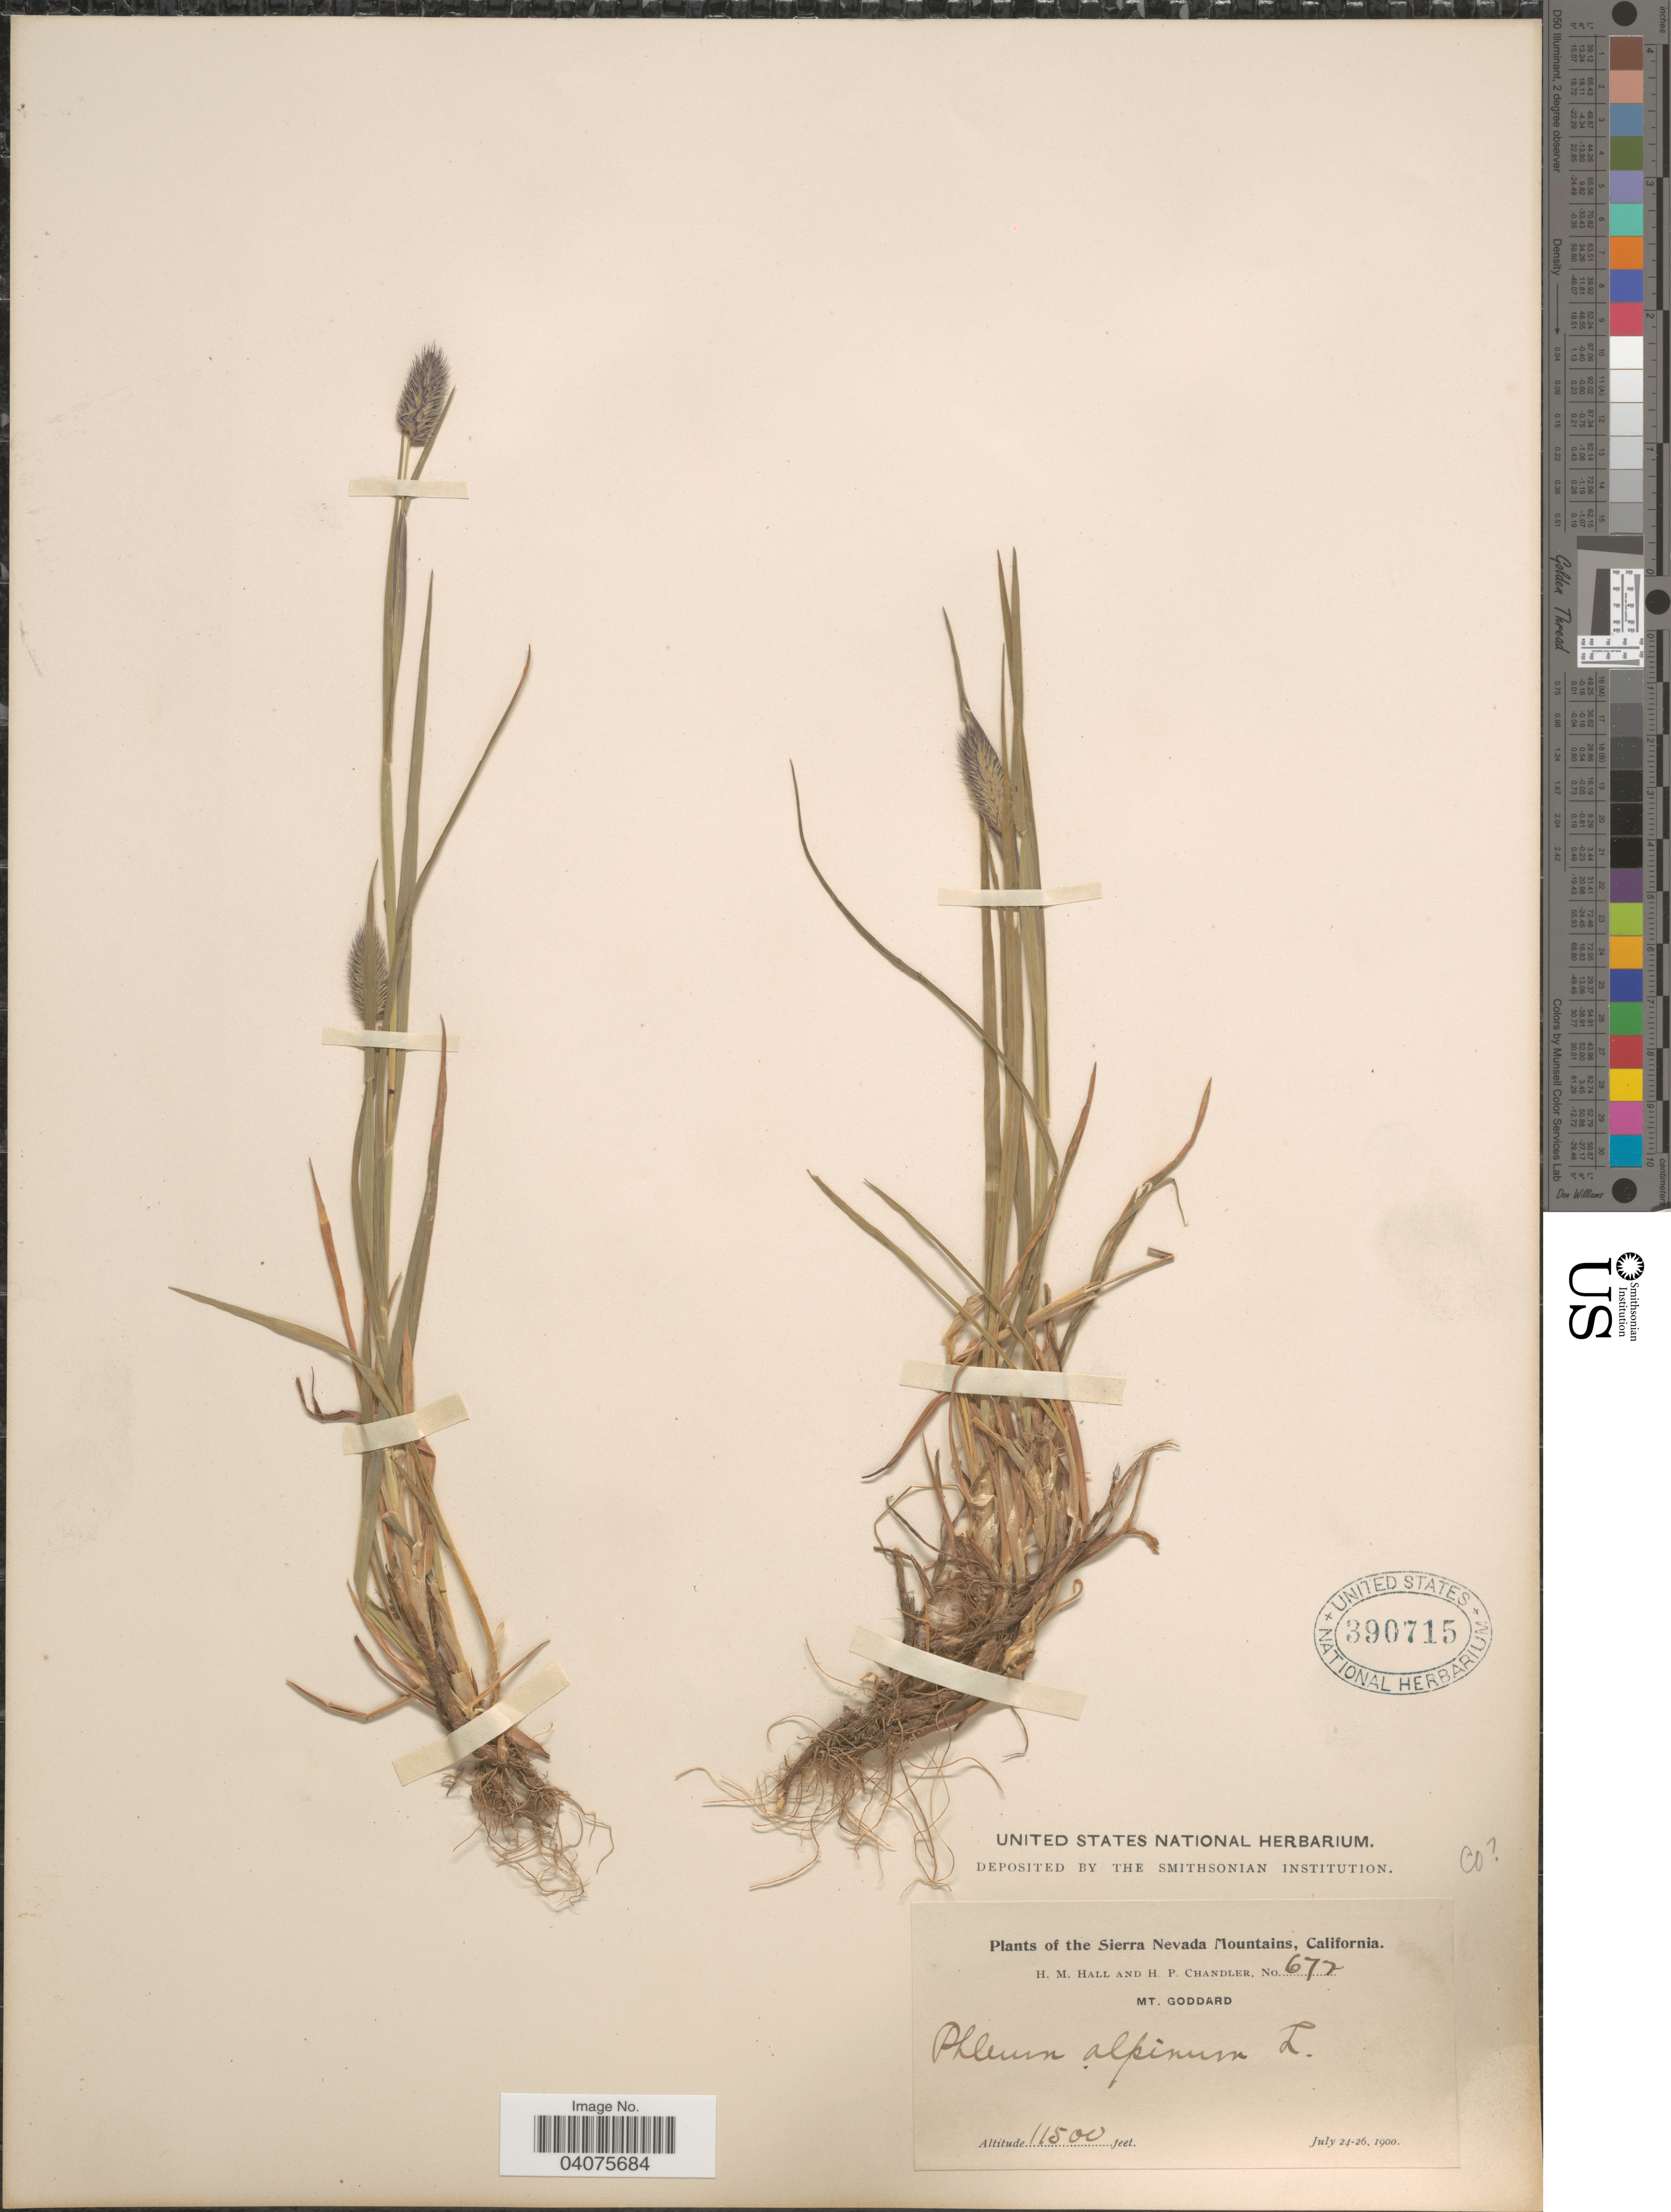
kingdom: Plantae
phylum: Tracheophyta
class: Liliopsida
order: Poales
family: Poaceae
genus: Phleum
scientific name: Phleum alpinum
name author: L.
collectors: H. M. Hall & H. Chandler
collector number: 672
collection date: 1900-07-24/1900-07-26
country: United States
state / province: California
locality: The Sierra Nevada Mountains. Mt. Goddard.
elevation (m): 3505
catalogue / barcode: US 390715